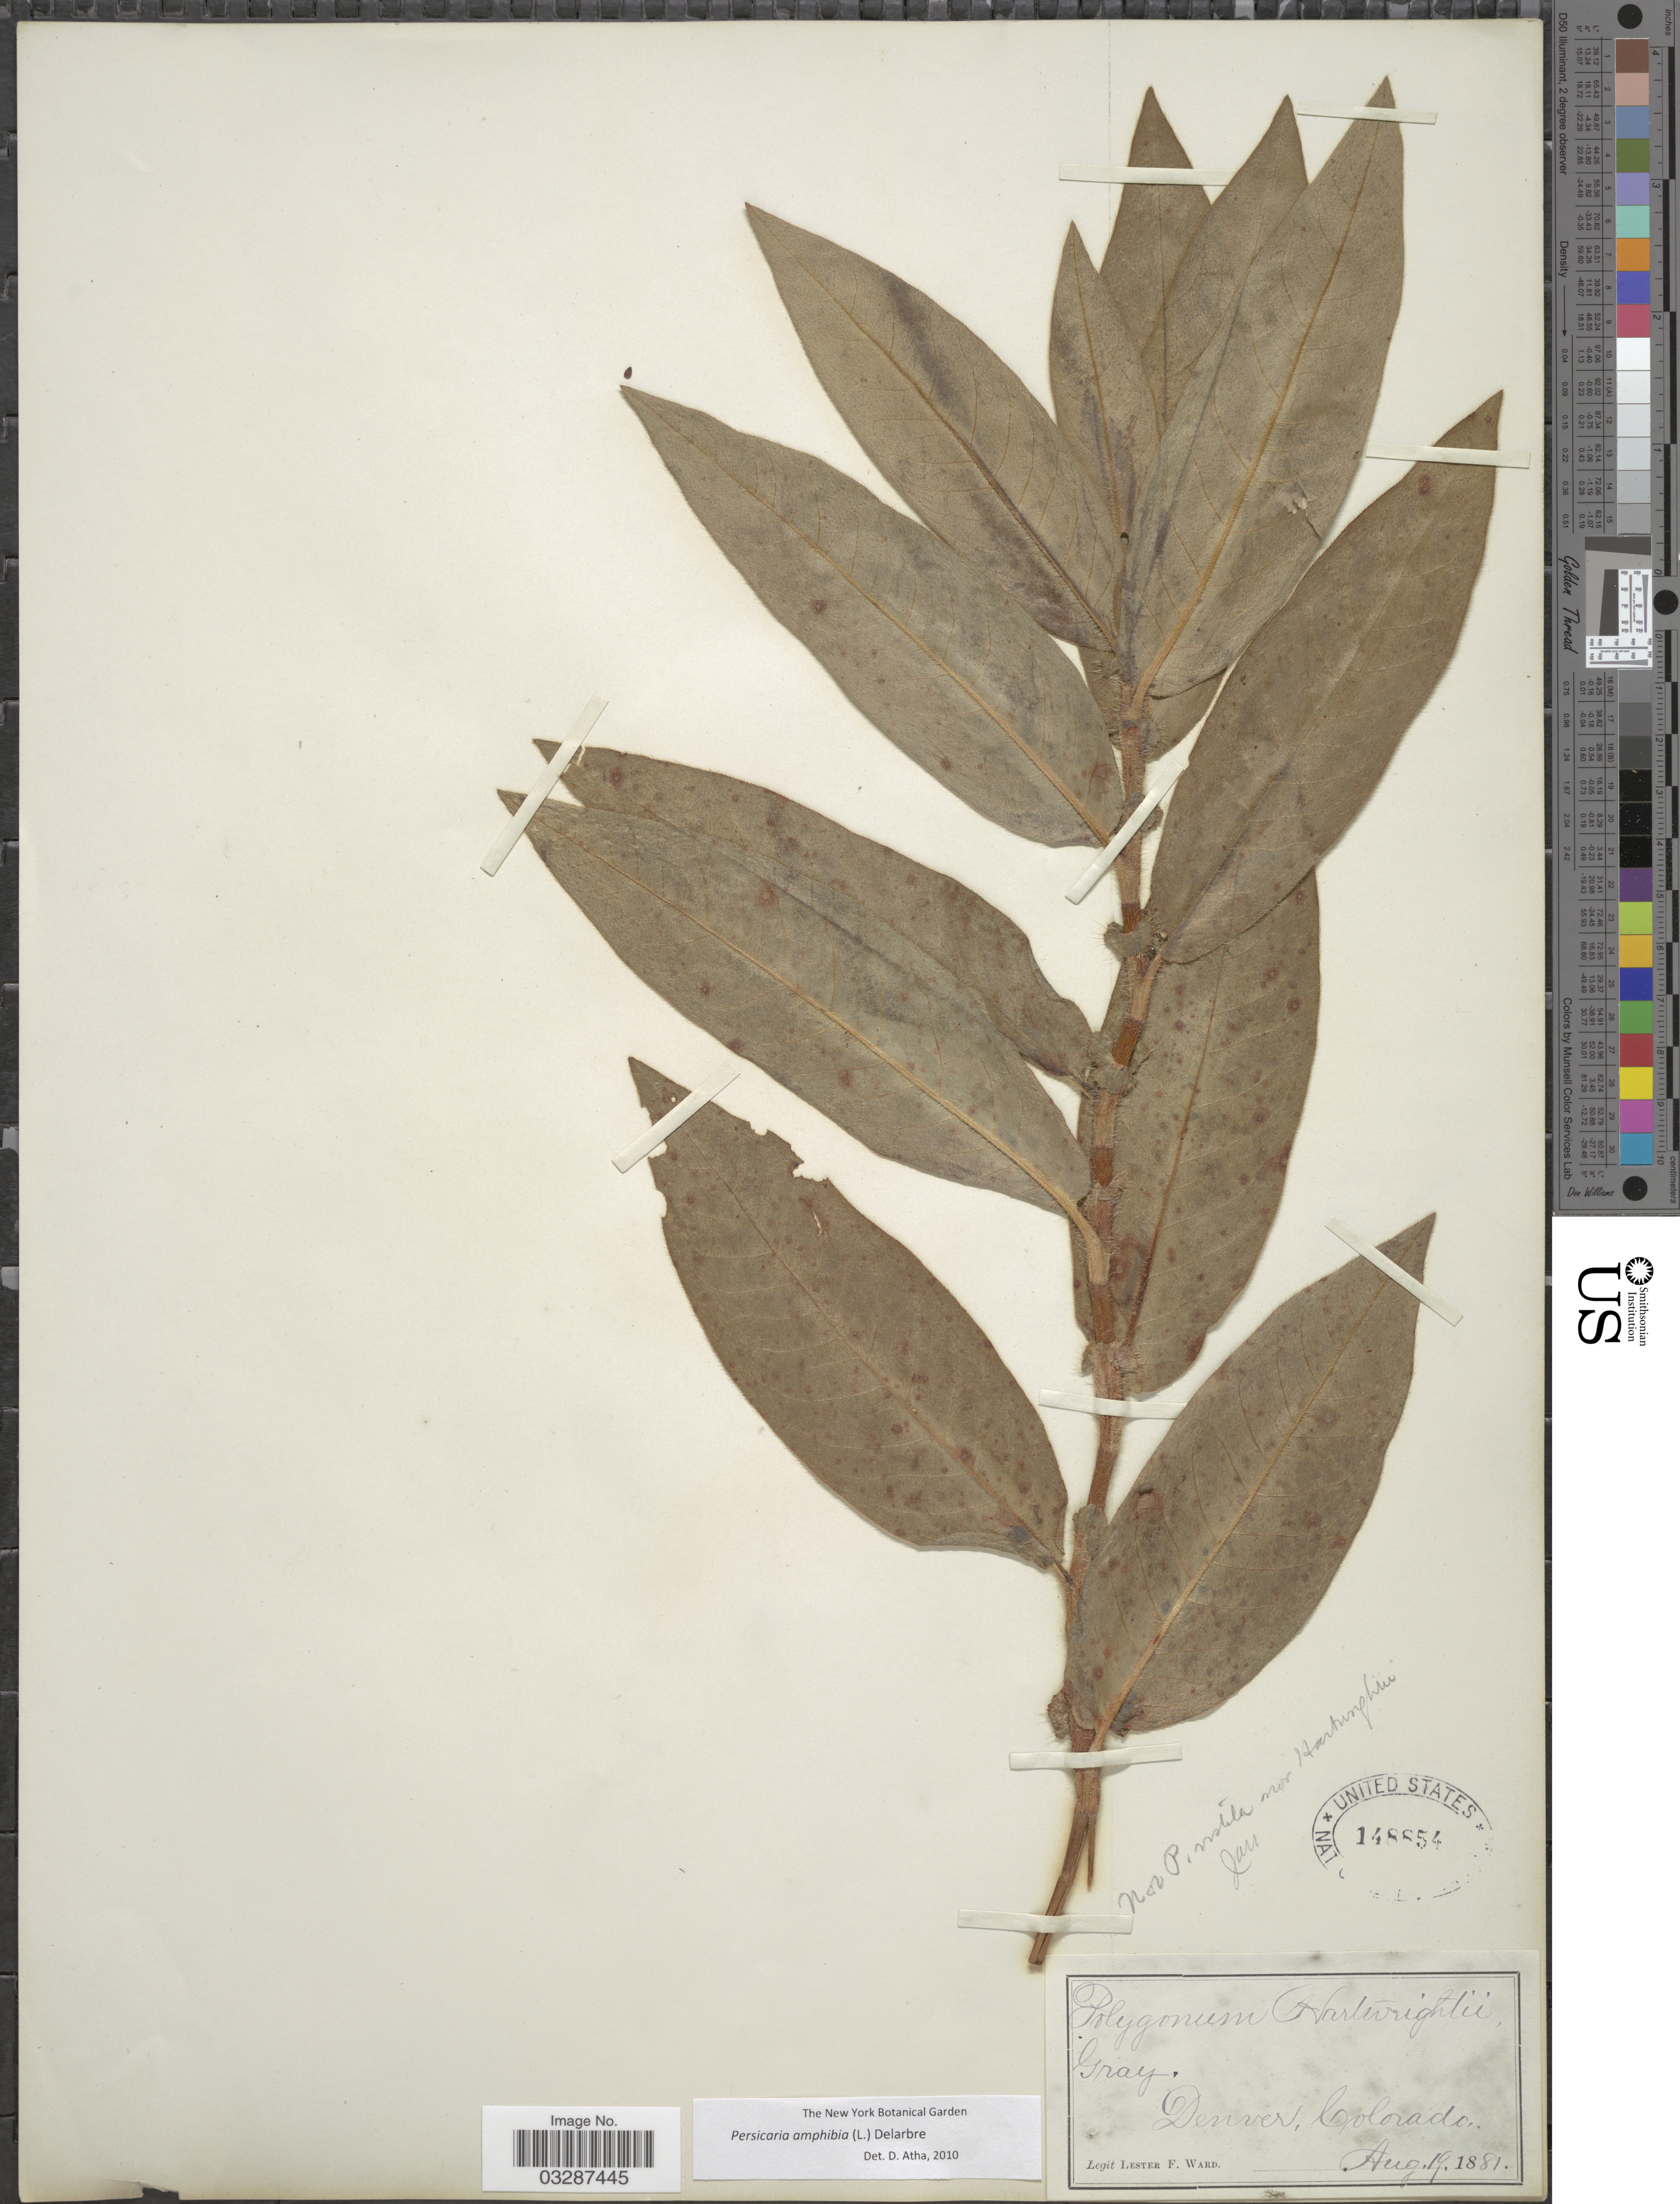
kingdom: Plantae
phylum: Tracheophyta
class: Magnoliopsida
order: Caryophyllales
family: Polygonaceae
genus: Persicaria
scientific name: Persicaria amphibia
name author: (L.) Delarbre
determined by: Atha, D. E.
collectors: L. F. Ward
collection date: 1881-08-19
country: United States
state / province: Colorado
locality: Denver.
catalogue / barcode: US 148854